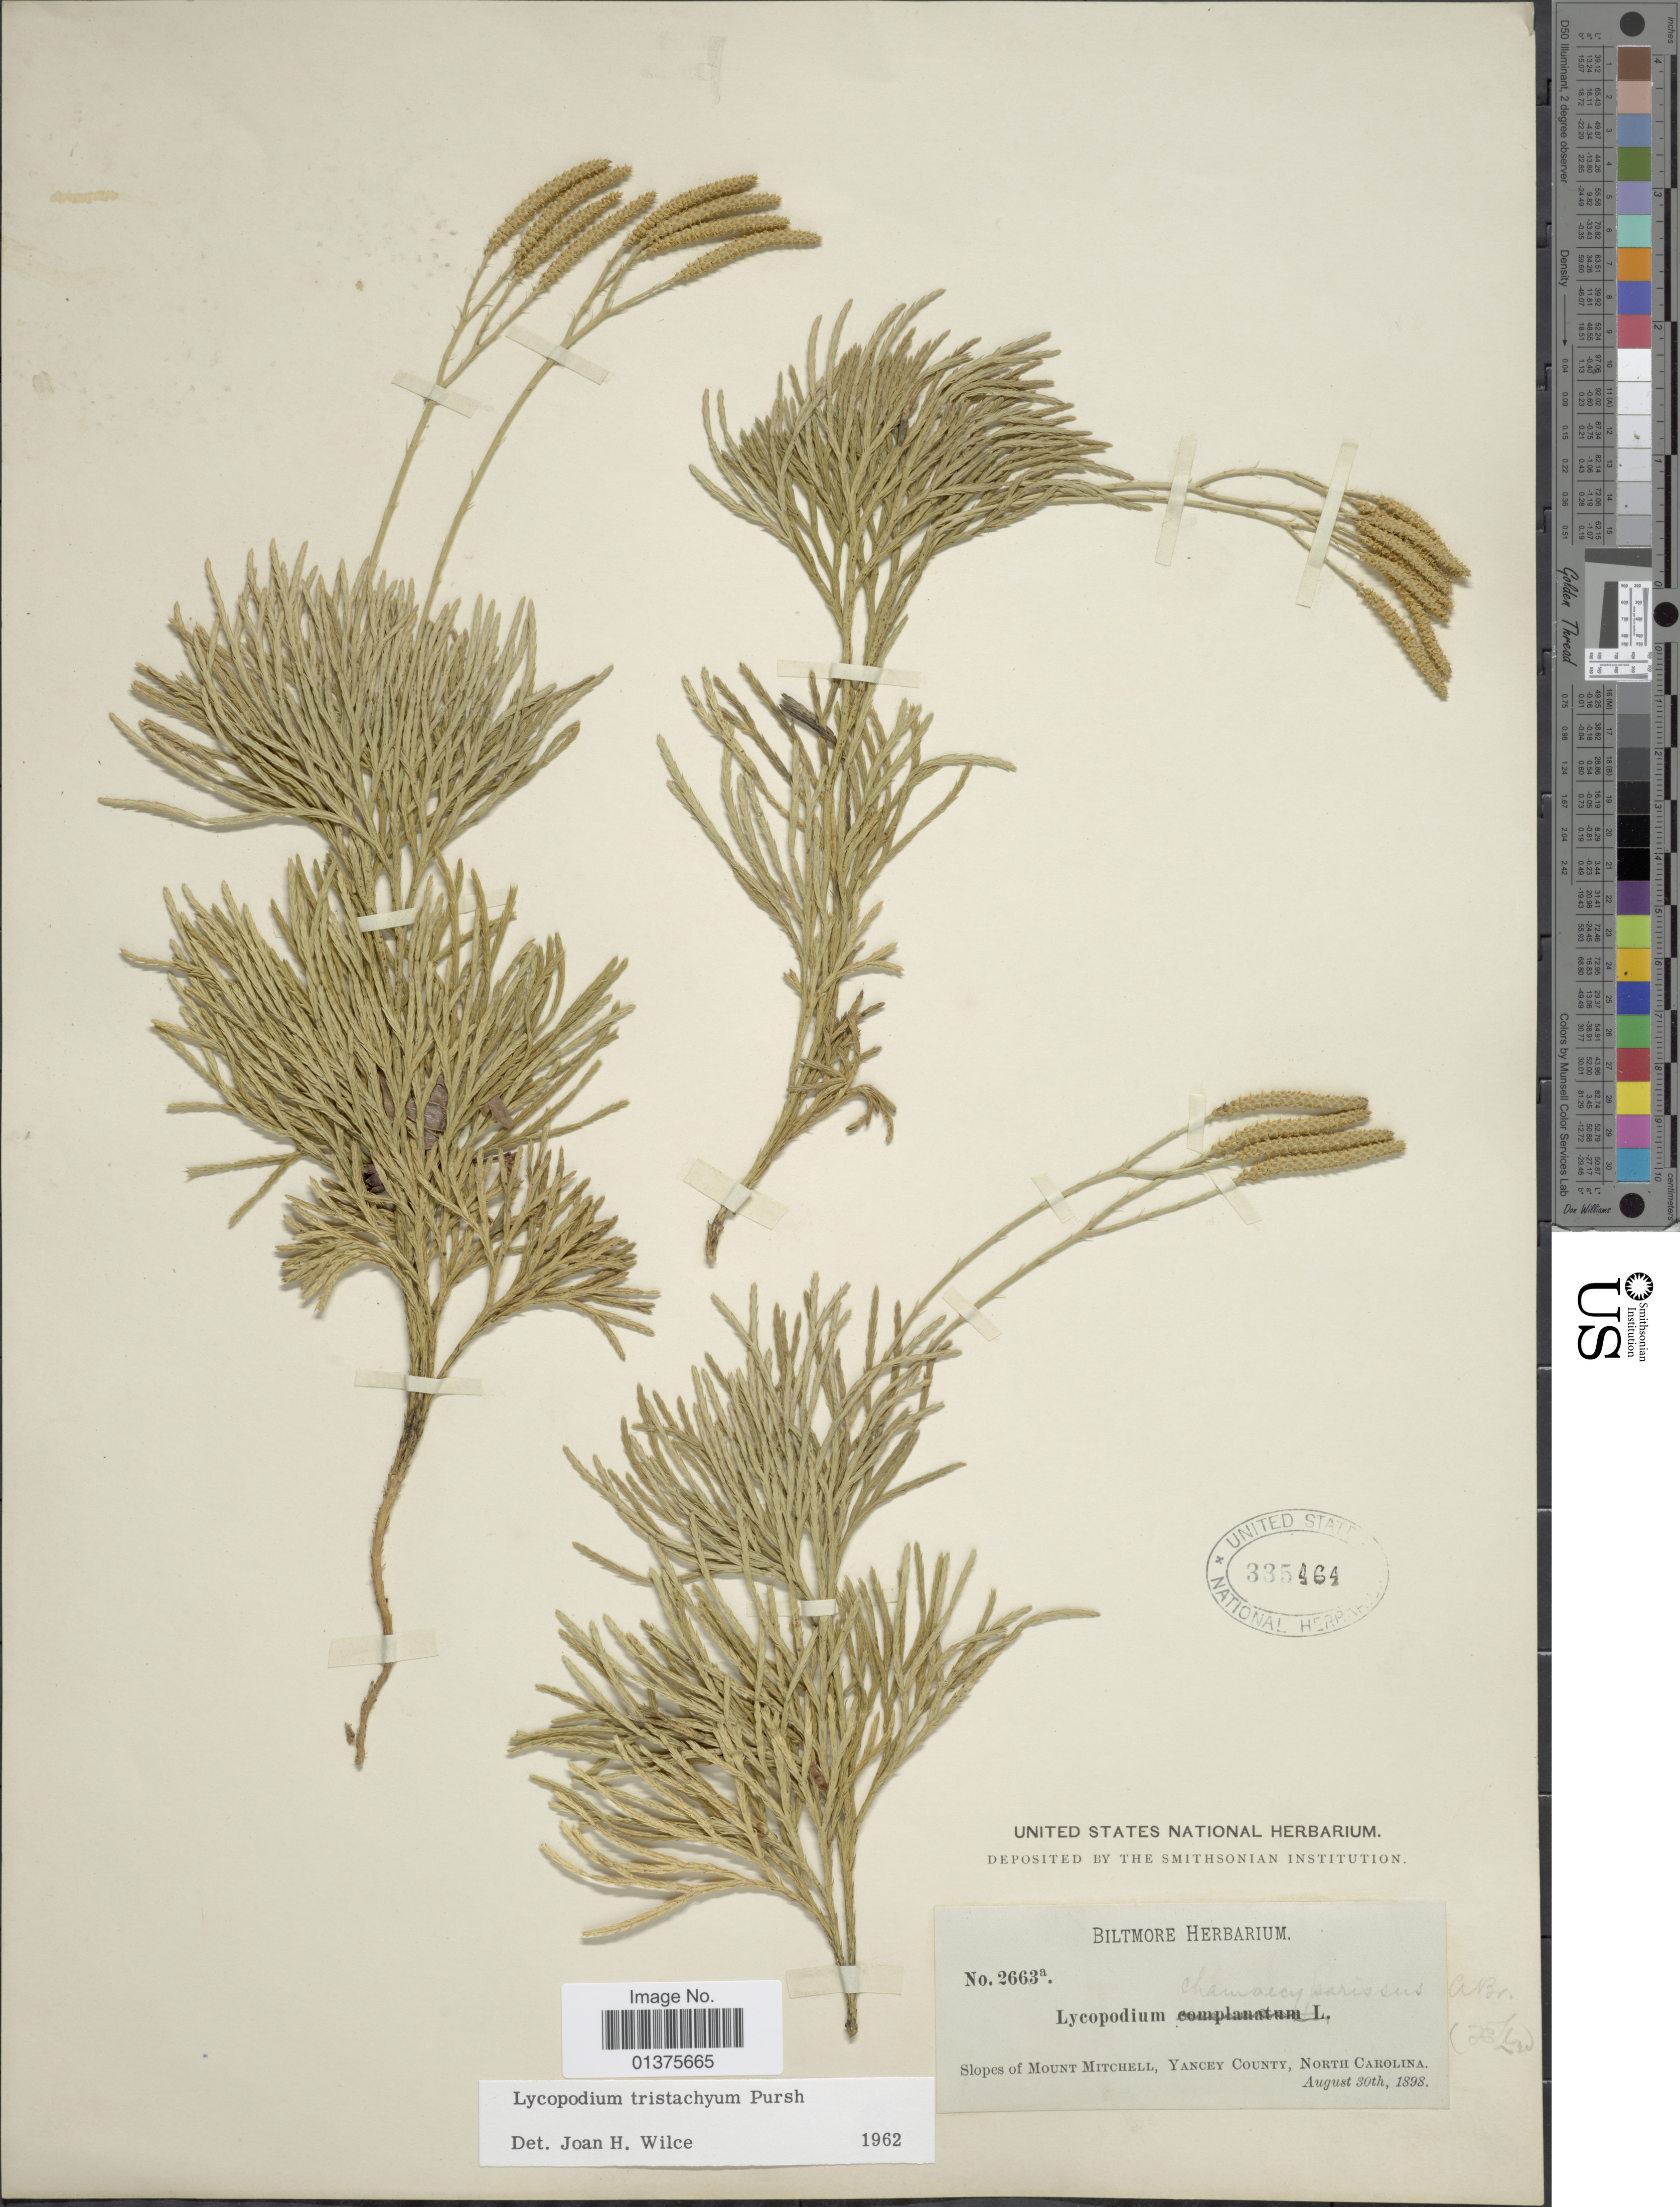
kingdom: Plantae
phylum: Tracheophyta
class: Lycopodiopsida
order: Lycopodiales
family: Lycopodiaceae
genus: Diphasiastrum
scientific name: Diphasiastrum tristachyum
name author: (Pursh) Holub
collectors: ex herb. Biltmore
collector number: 2663a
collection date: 1898-08-30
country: United States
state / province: North Carolina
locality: Slopes of Mount Mitchell, Yancey County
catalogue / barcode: US 335464